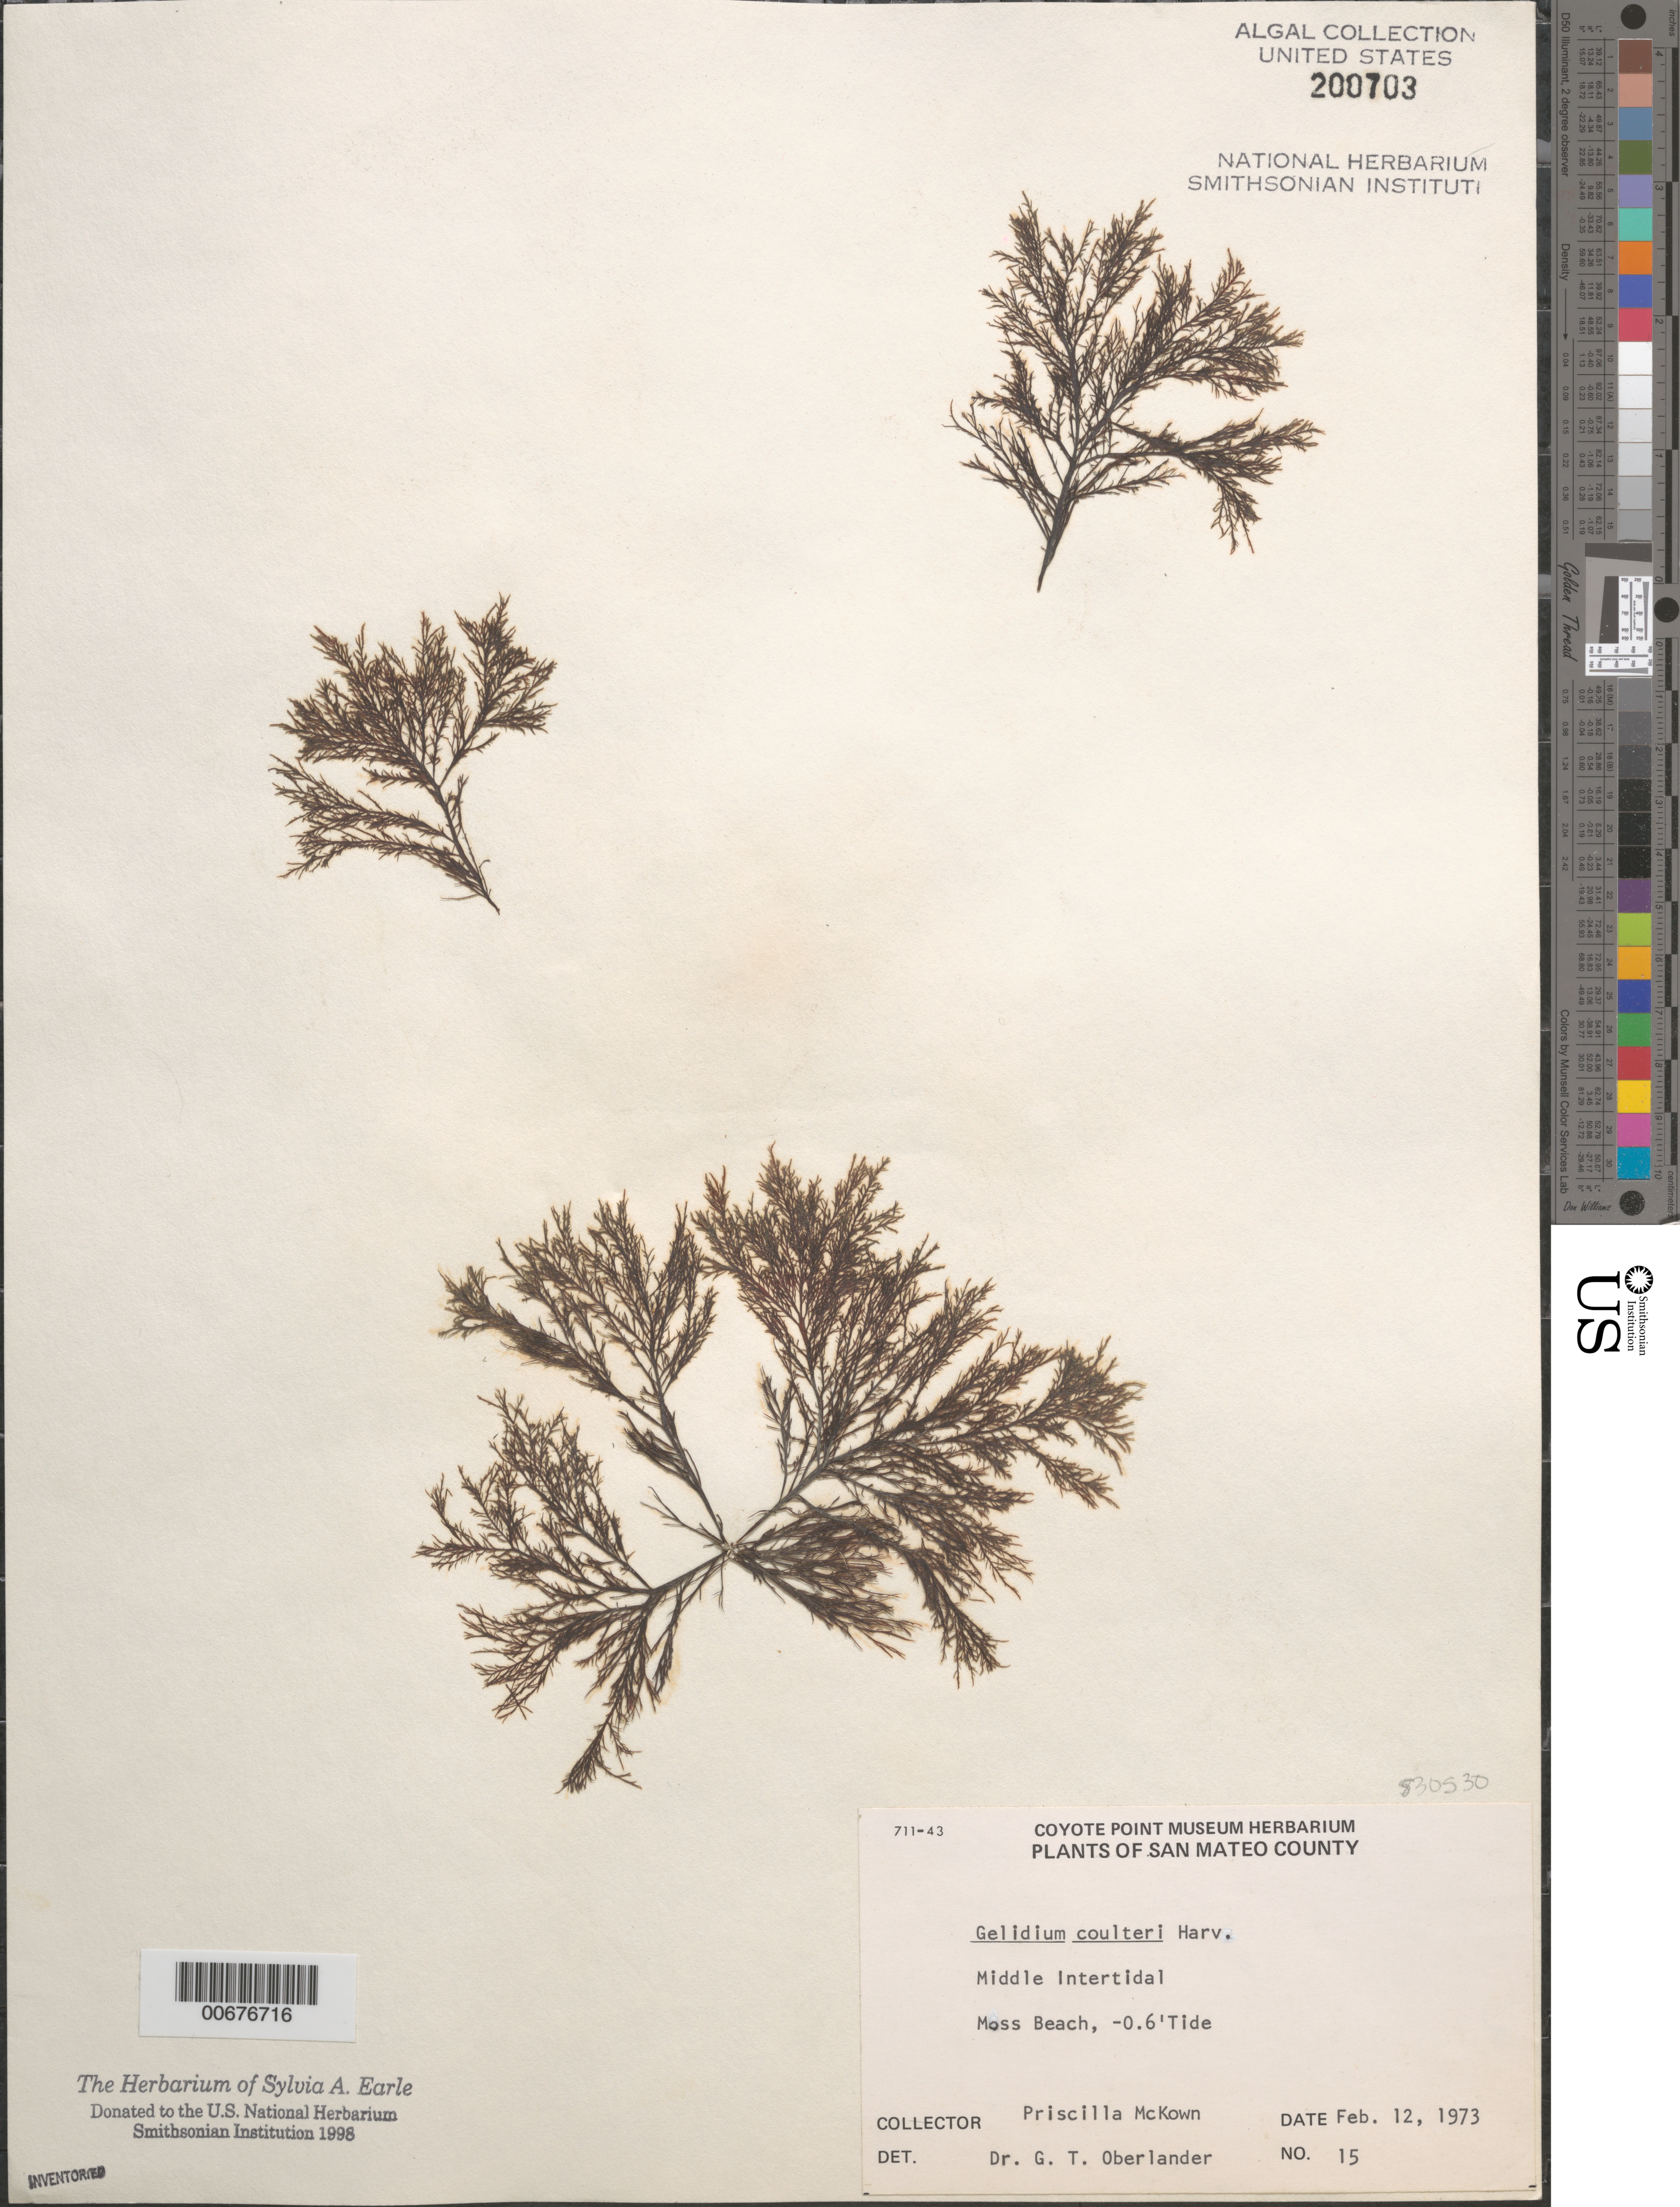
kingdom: Plantae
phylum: Rhodophyta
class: Florideophyceae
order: Gelidiales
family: Gelidiaceae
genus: Gelidium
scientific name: Gelidium coulteri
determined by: Oberlander, G. T.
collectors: P. McKown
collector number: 15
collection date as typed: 12 Feb 1973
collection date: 1973-02-12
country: United States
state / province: California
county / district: San Mateo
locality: Moss Beach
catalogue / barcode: US 200703